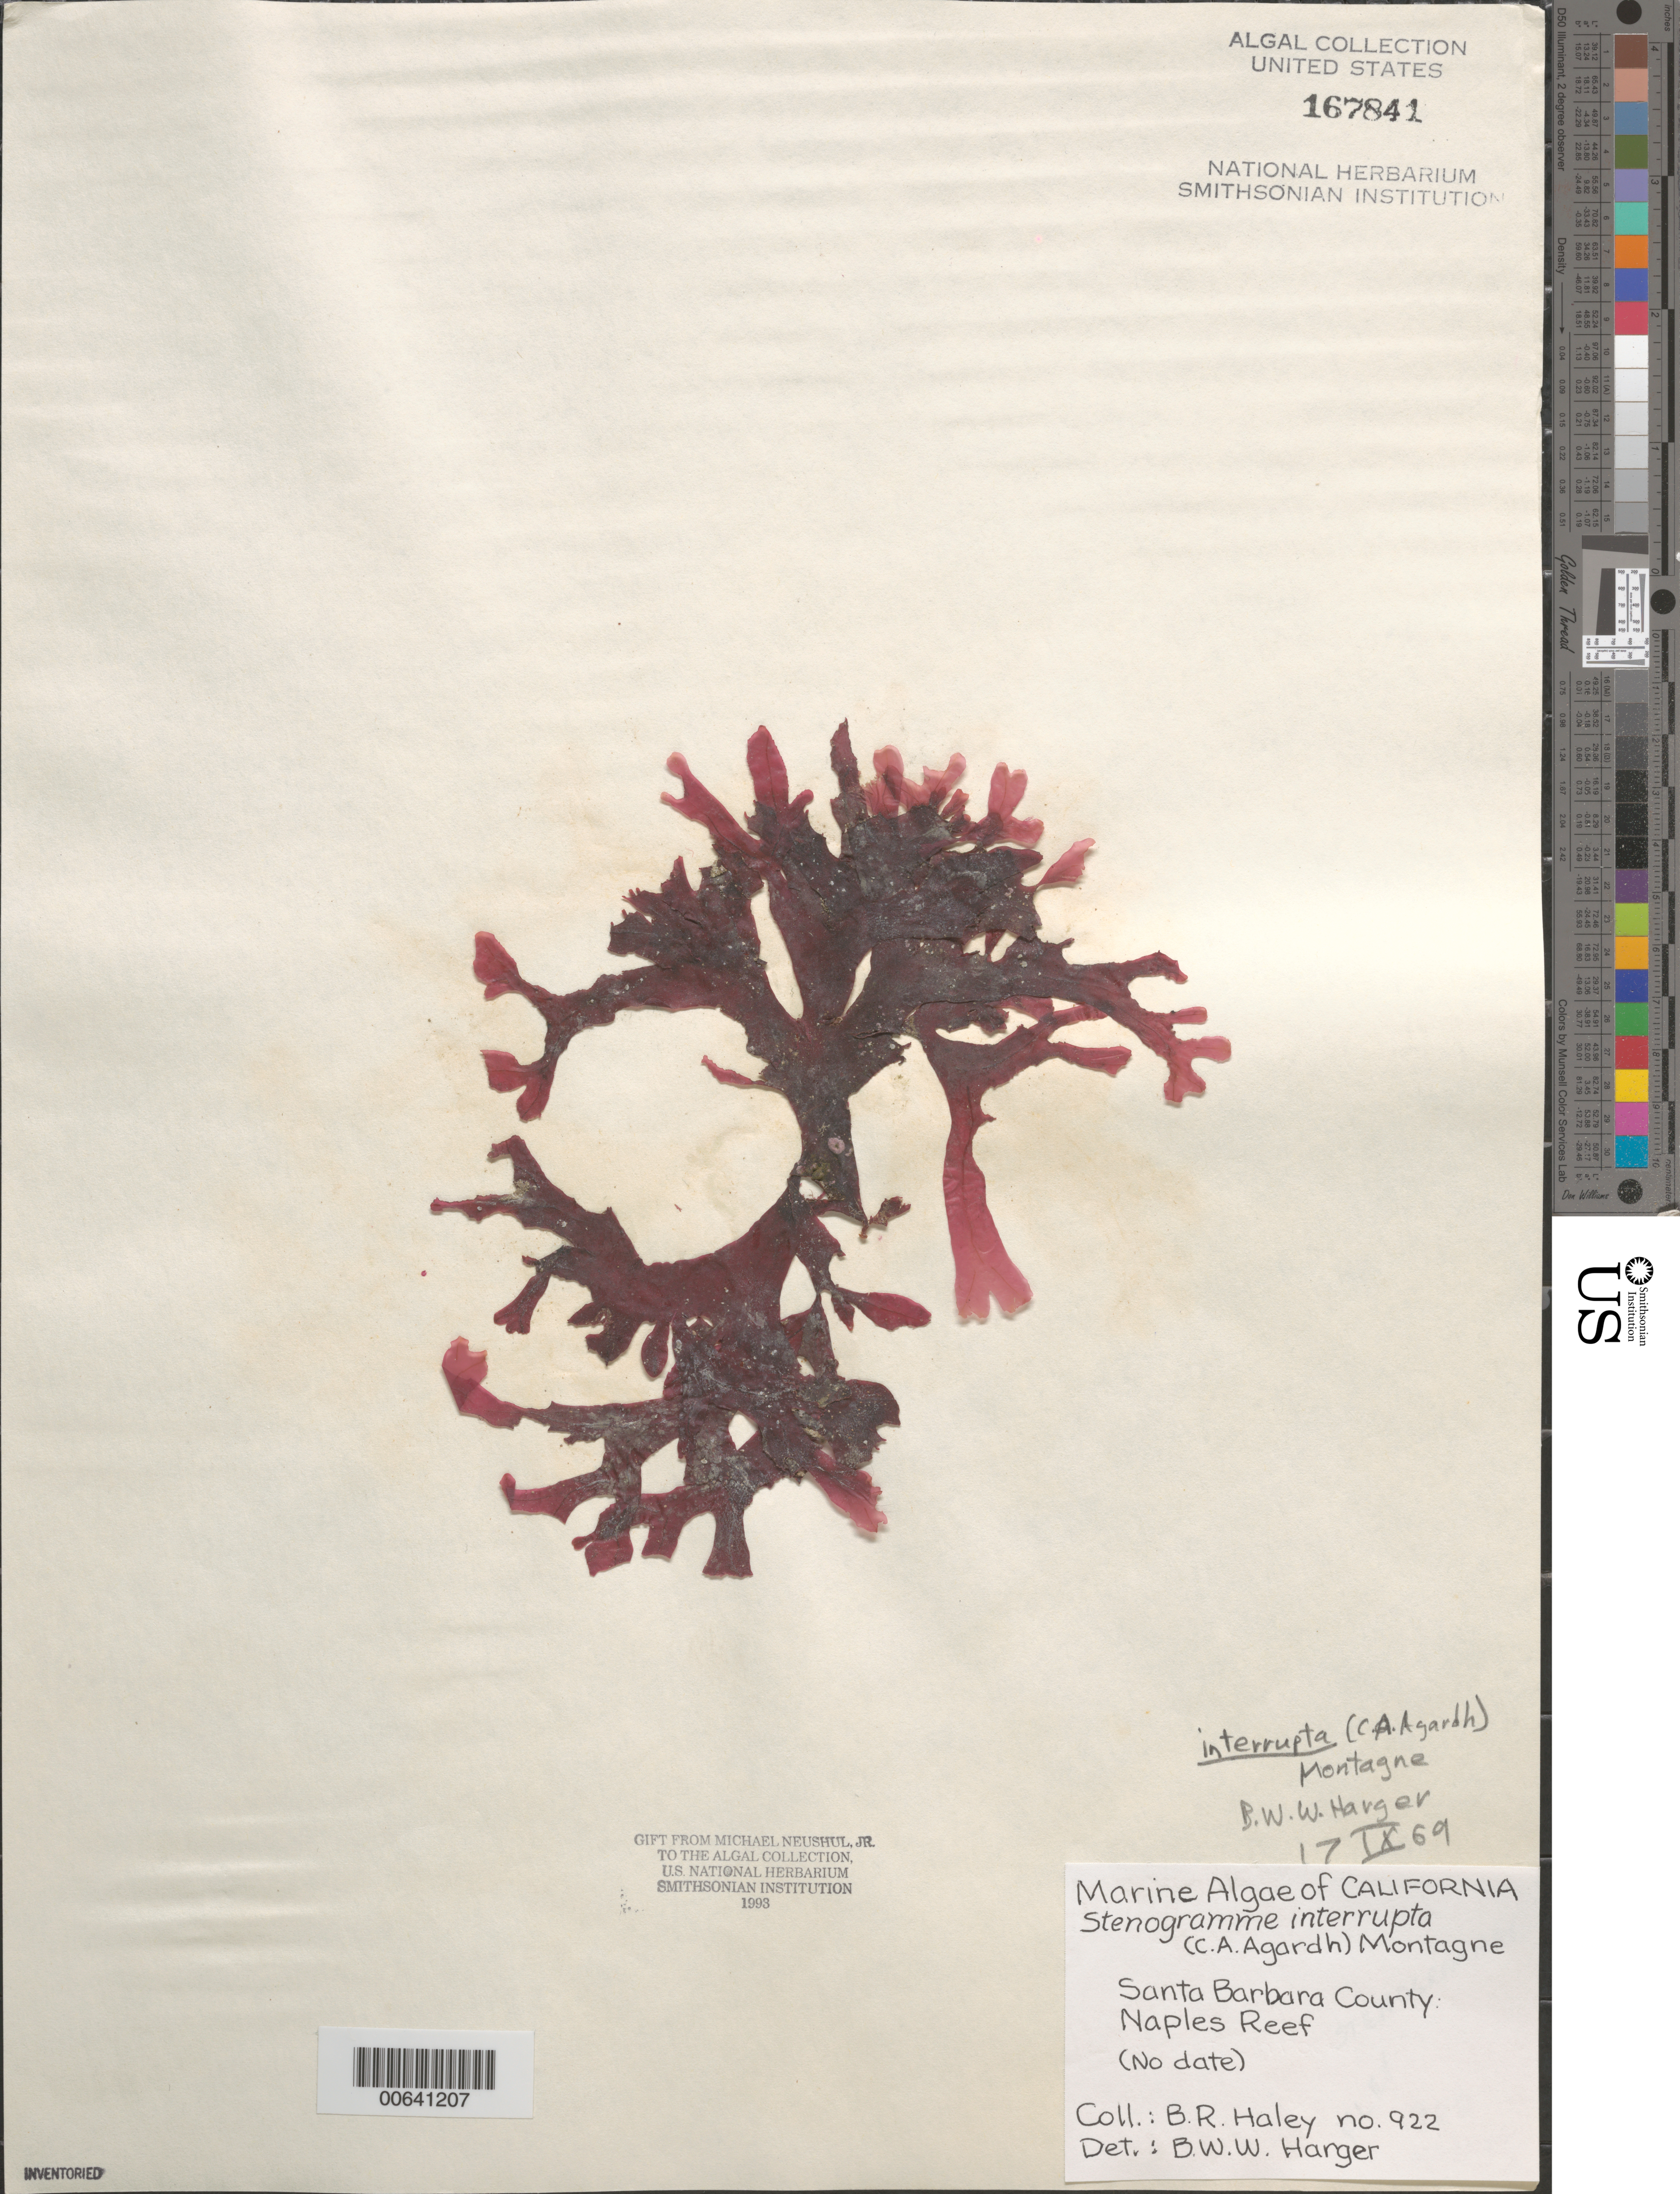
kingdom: Plantae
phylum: Rhodophyta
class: Florideophyceae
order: Gigartinales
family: Phyllophoraceae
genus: Stenogramma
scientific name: Stenogramma interruptum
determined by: Harger, B. W. W.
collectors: B. Haley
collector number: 922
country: United States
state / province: California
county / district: Santa Barbara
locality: Naples [Reef]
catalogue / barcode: US 167841